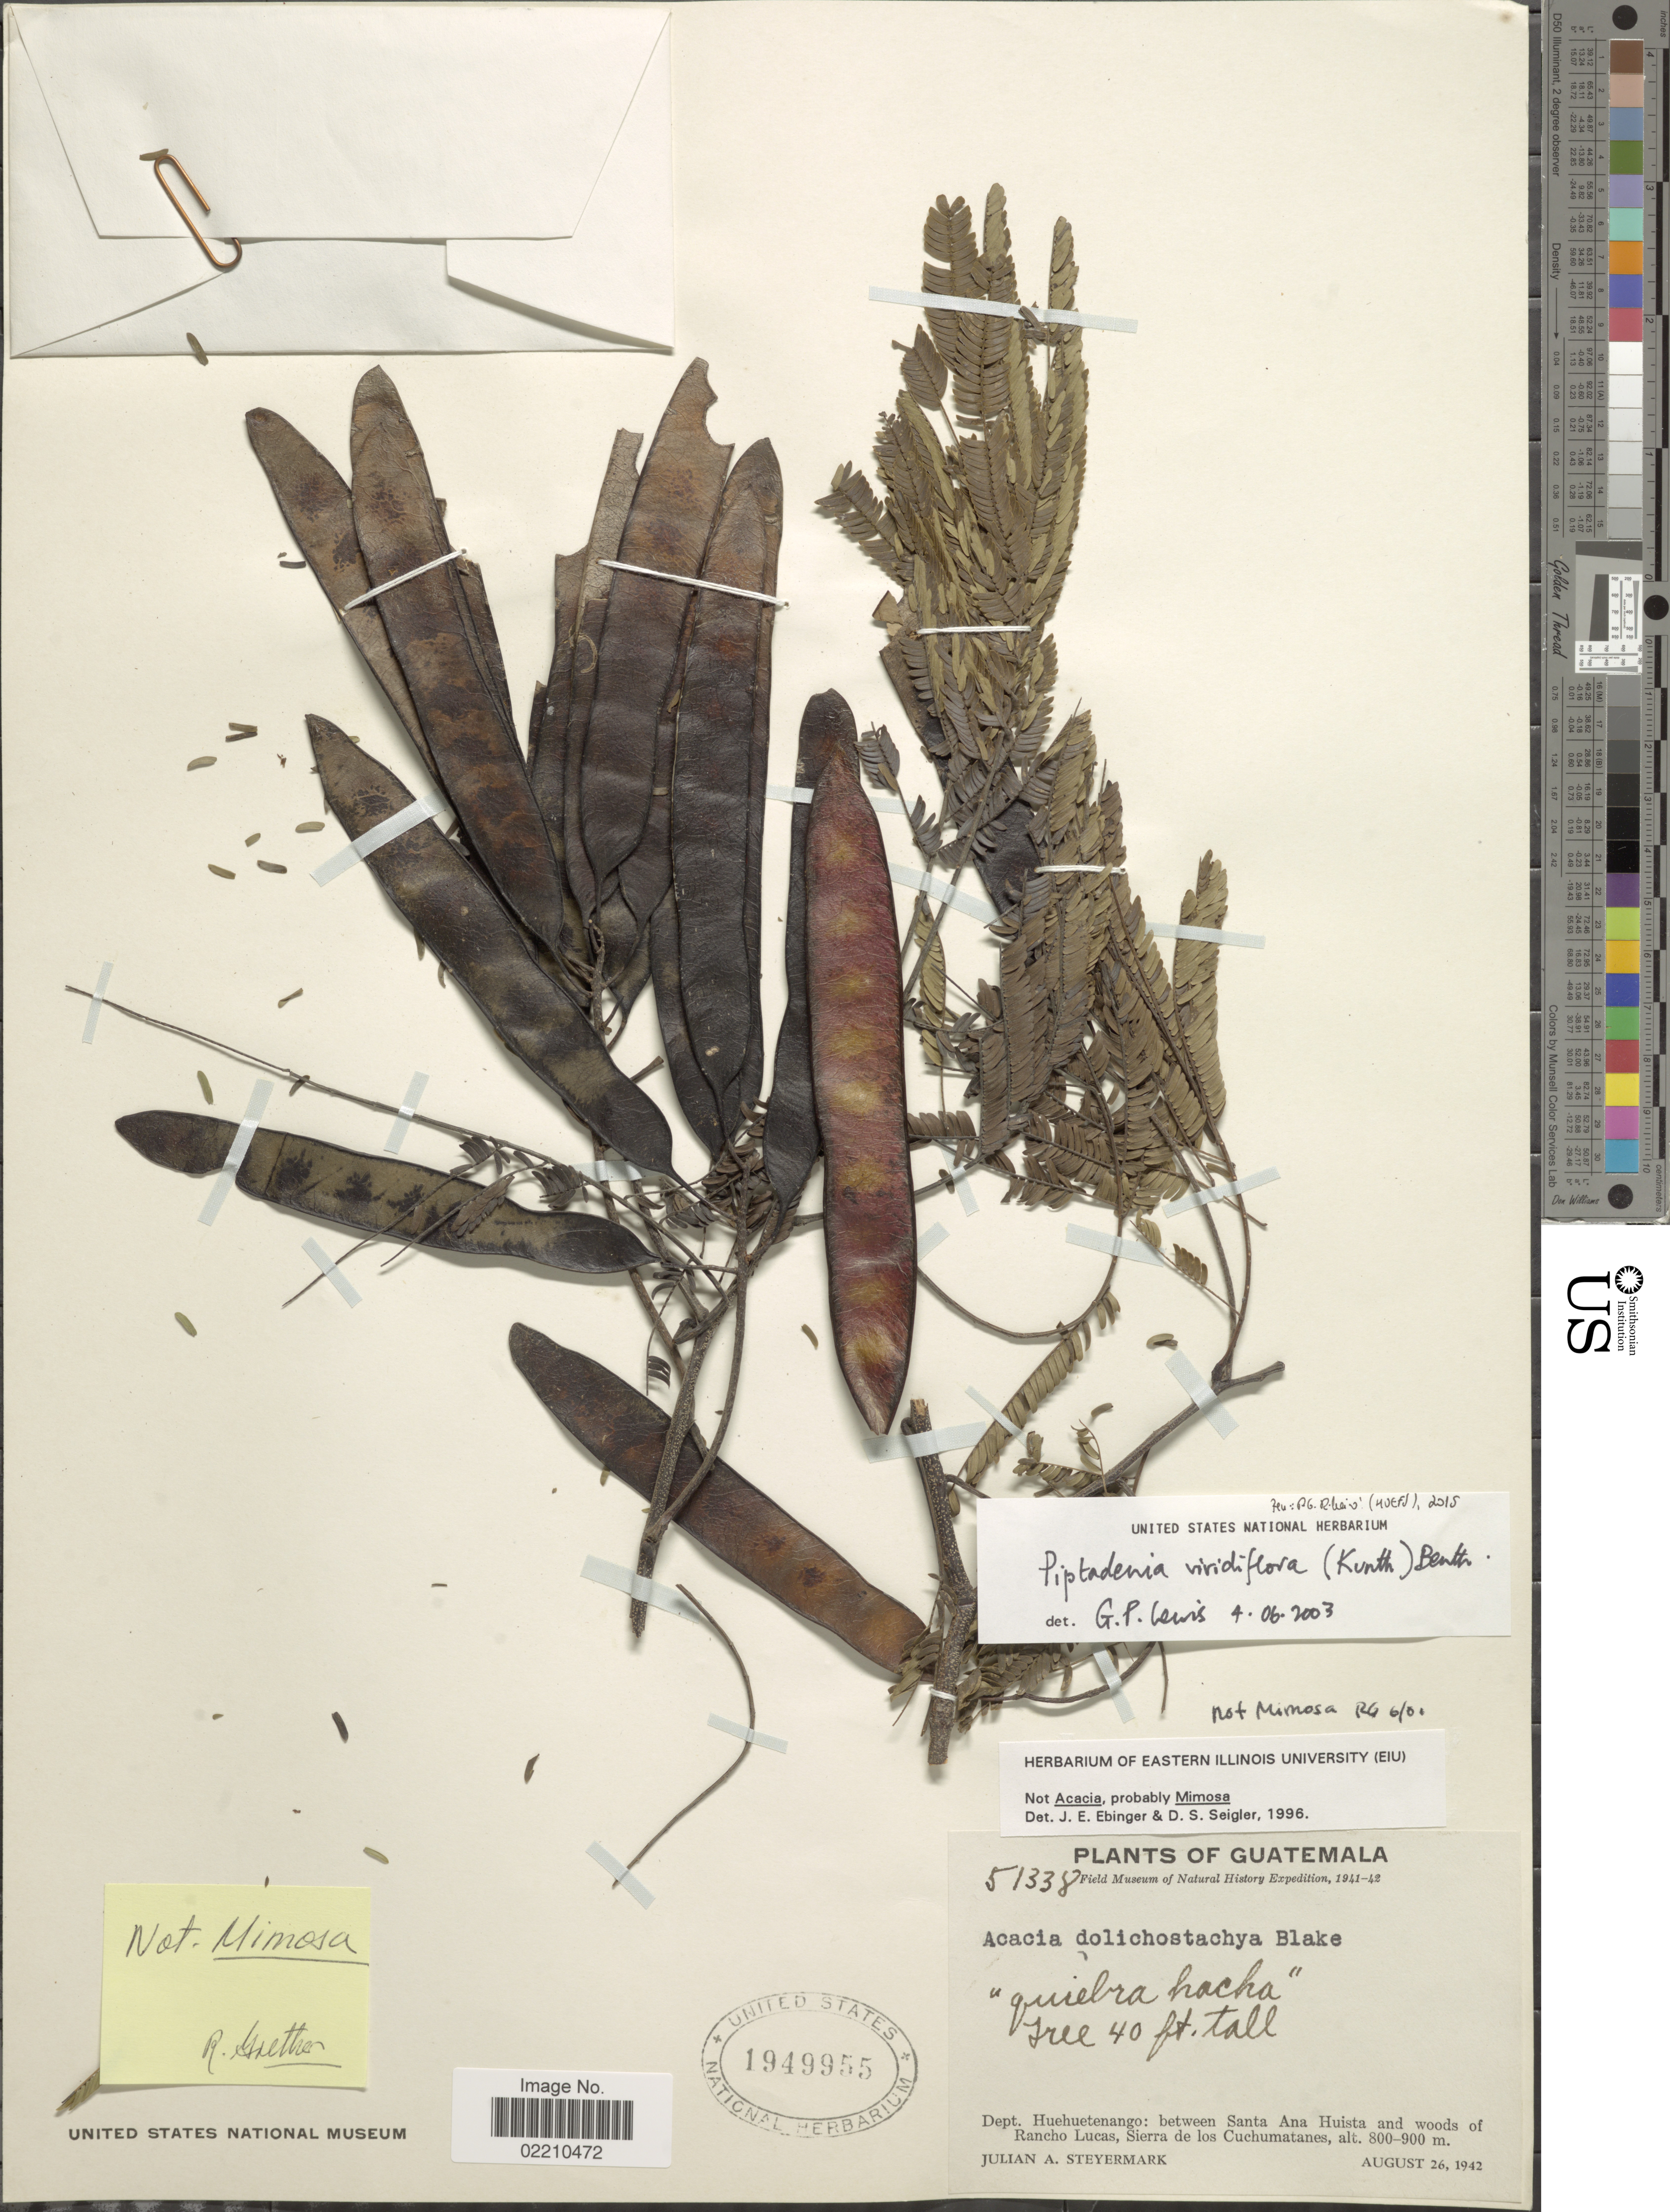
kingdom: Plantae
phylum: Tracheophyta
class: Magnoliopsida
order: Fabales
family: Fabaceae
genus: Lachesiodendron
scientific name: Lachesiodendron viridiflorum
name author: (Kunth) P.G. Ribeiro et al.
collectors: J. Steyermark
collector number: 51338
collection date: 1942-08-26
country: Guatemala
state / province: Huehuetenango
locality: Dept, Huehuetenango: between Santa Ana Huista and woods of Rancho Lucas, Sierra de los Cuchumatanes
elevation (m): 800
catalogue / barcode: US 1949955